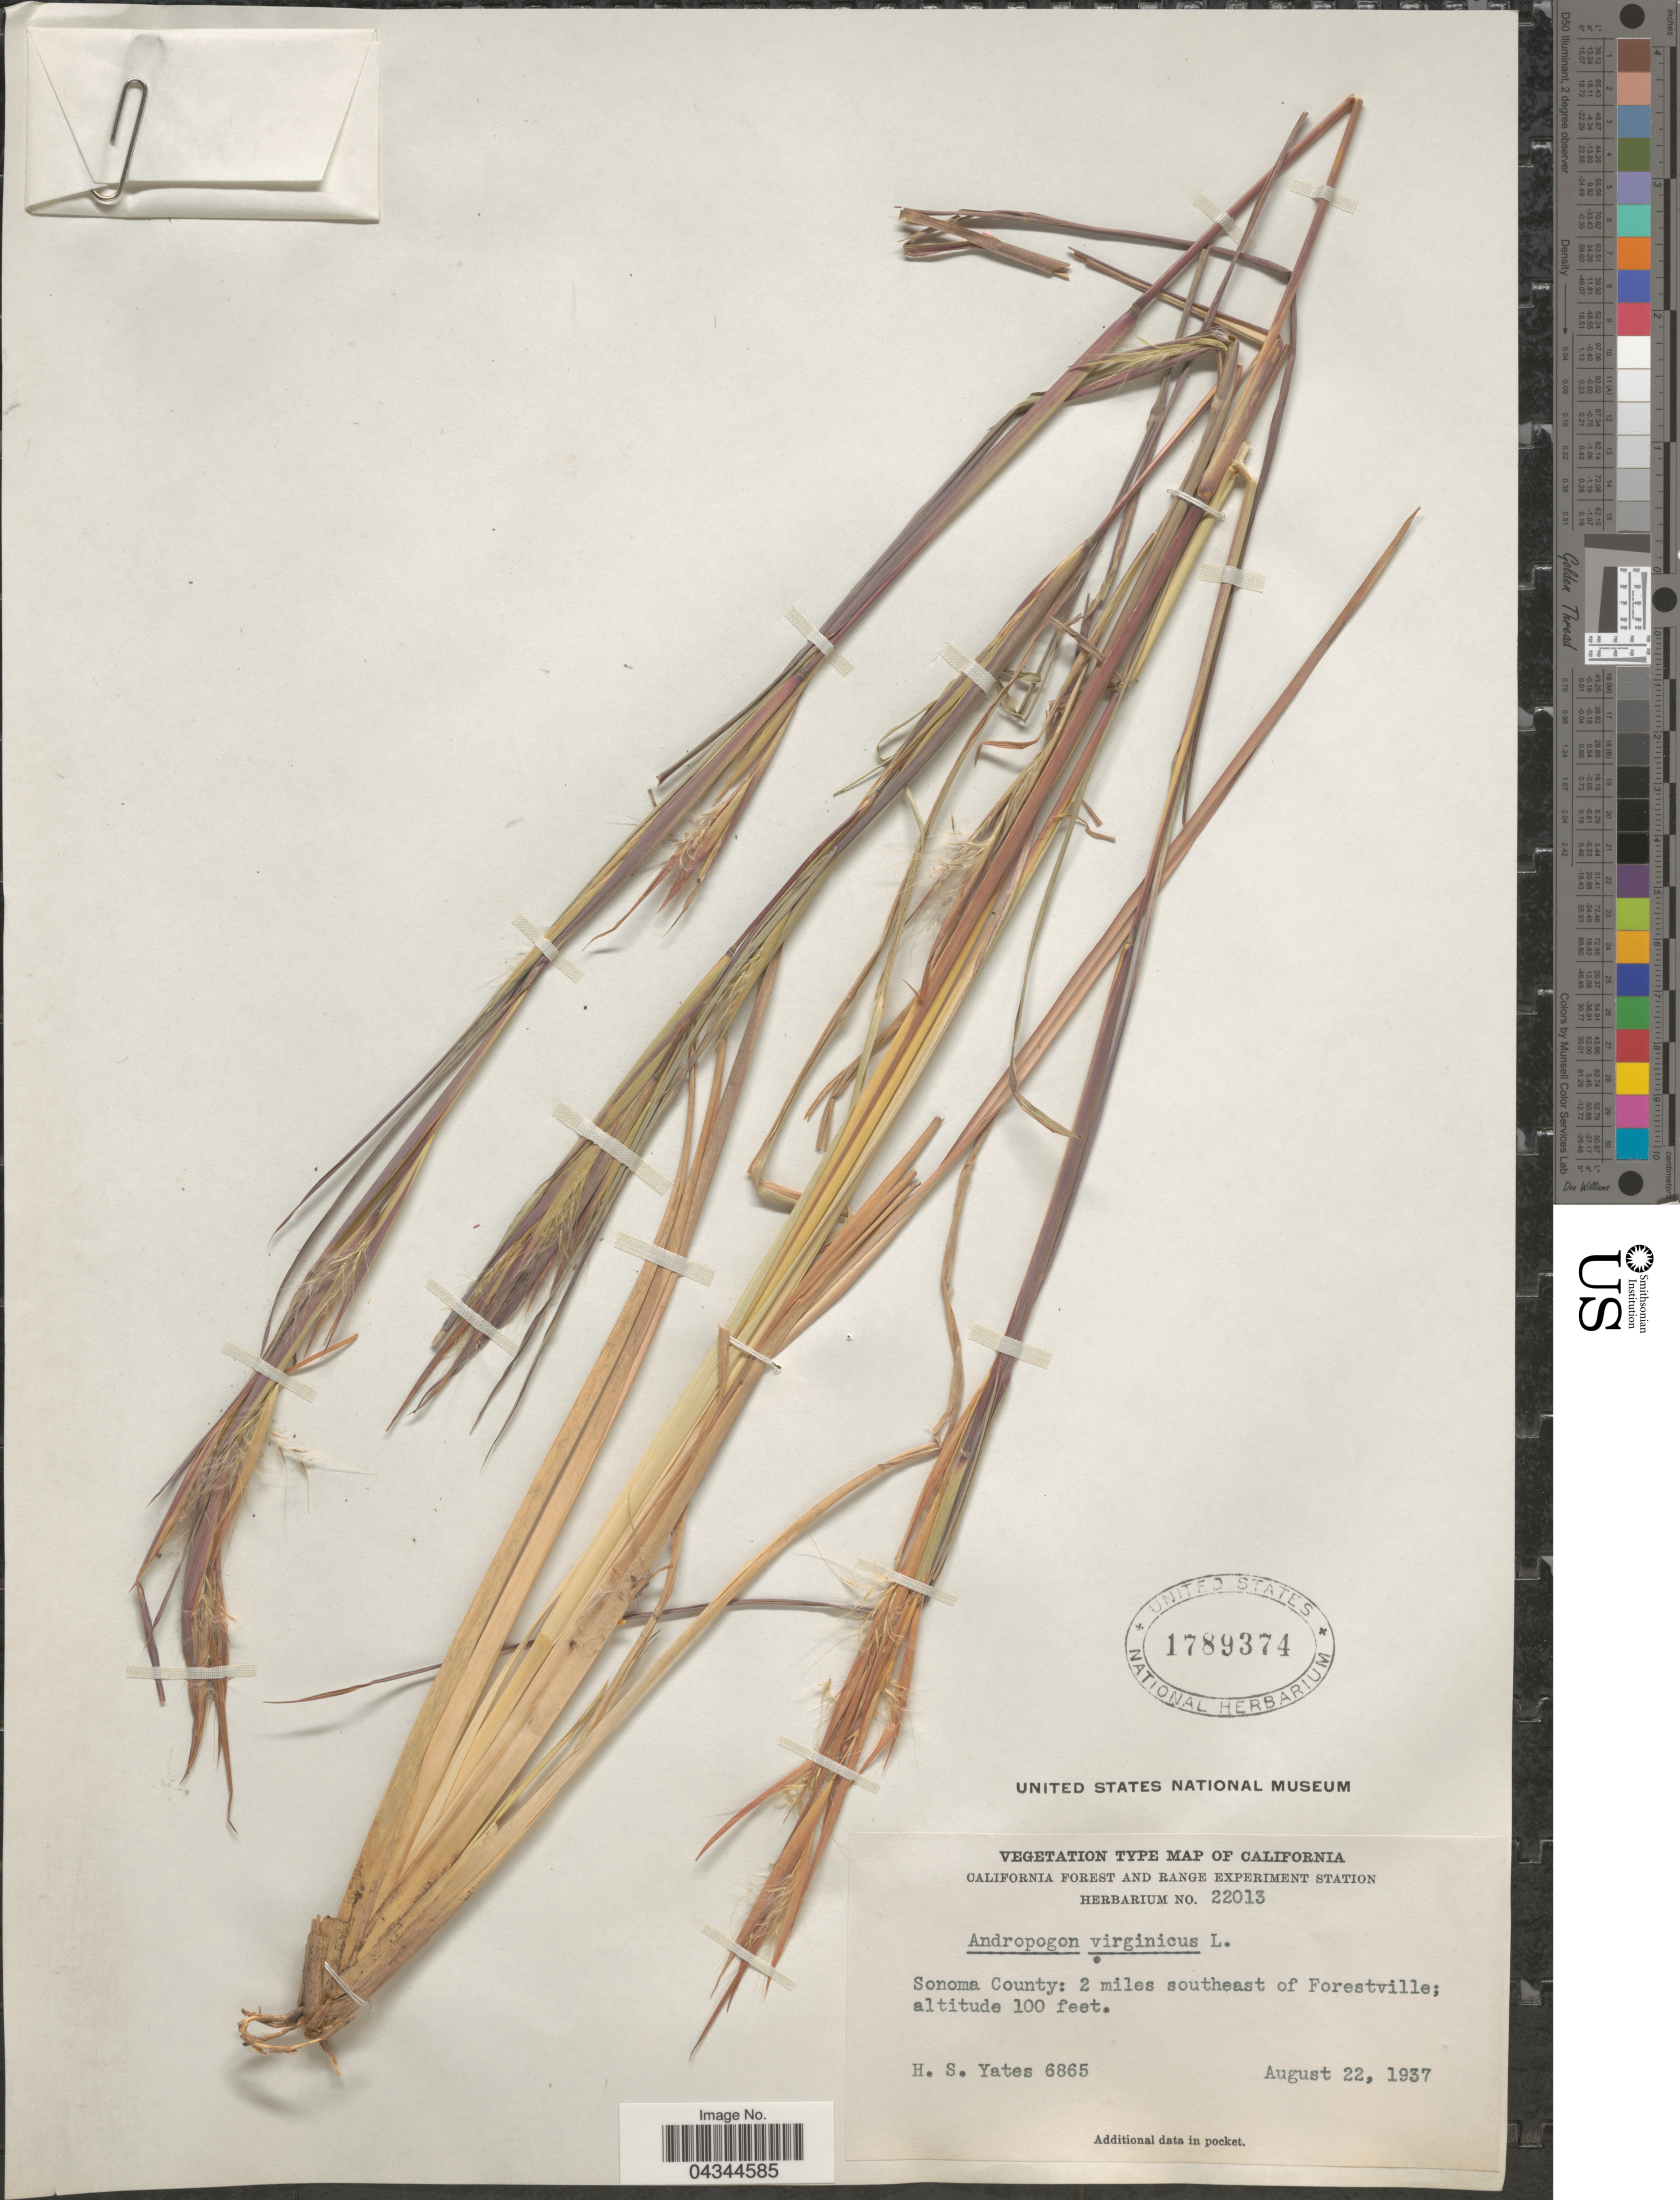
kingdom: Plantae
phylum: Tracheophyta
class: Liliopsida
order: Poales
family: Poaceae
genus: Andropogon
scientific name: Andropogon virginicus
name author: L.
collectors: H. S. Yates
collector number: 6865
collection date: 1937-08-22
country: United States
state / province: California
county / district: Sonoma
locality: Sonoma County: 2 miles southeast of Forestville.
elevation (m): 30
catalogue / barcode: US 1789374